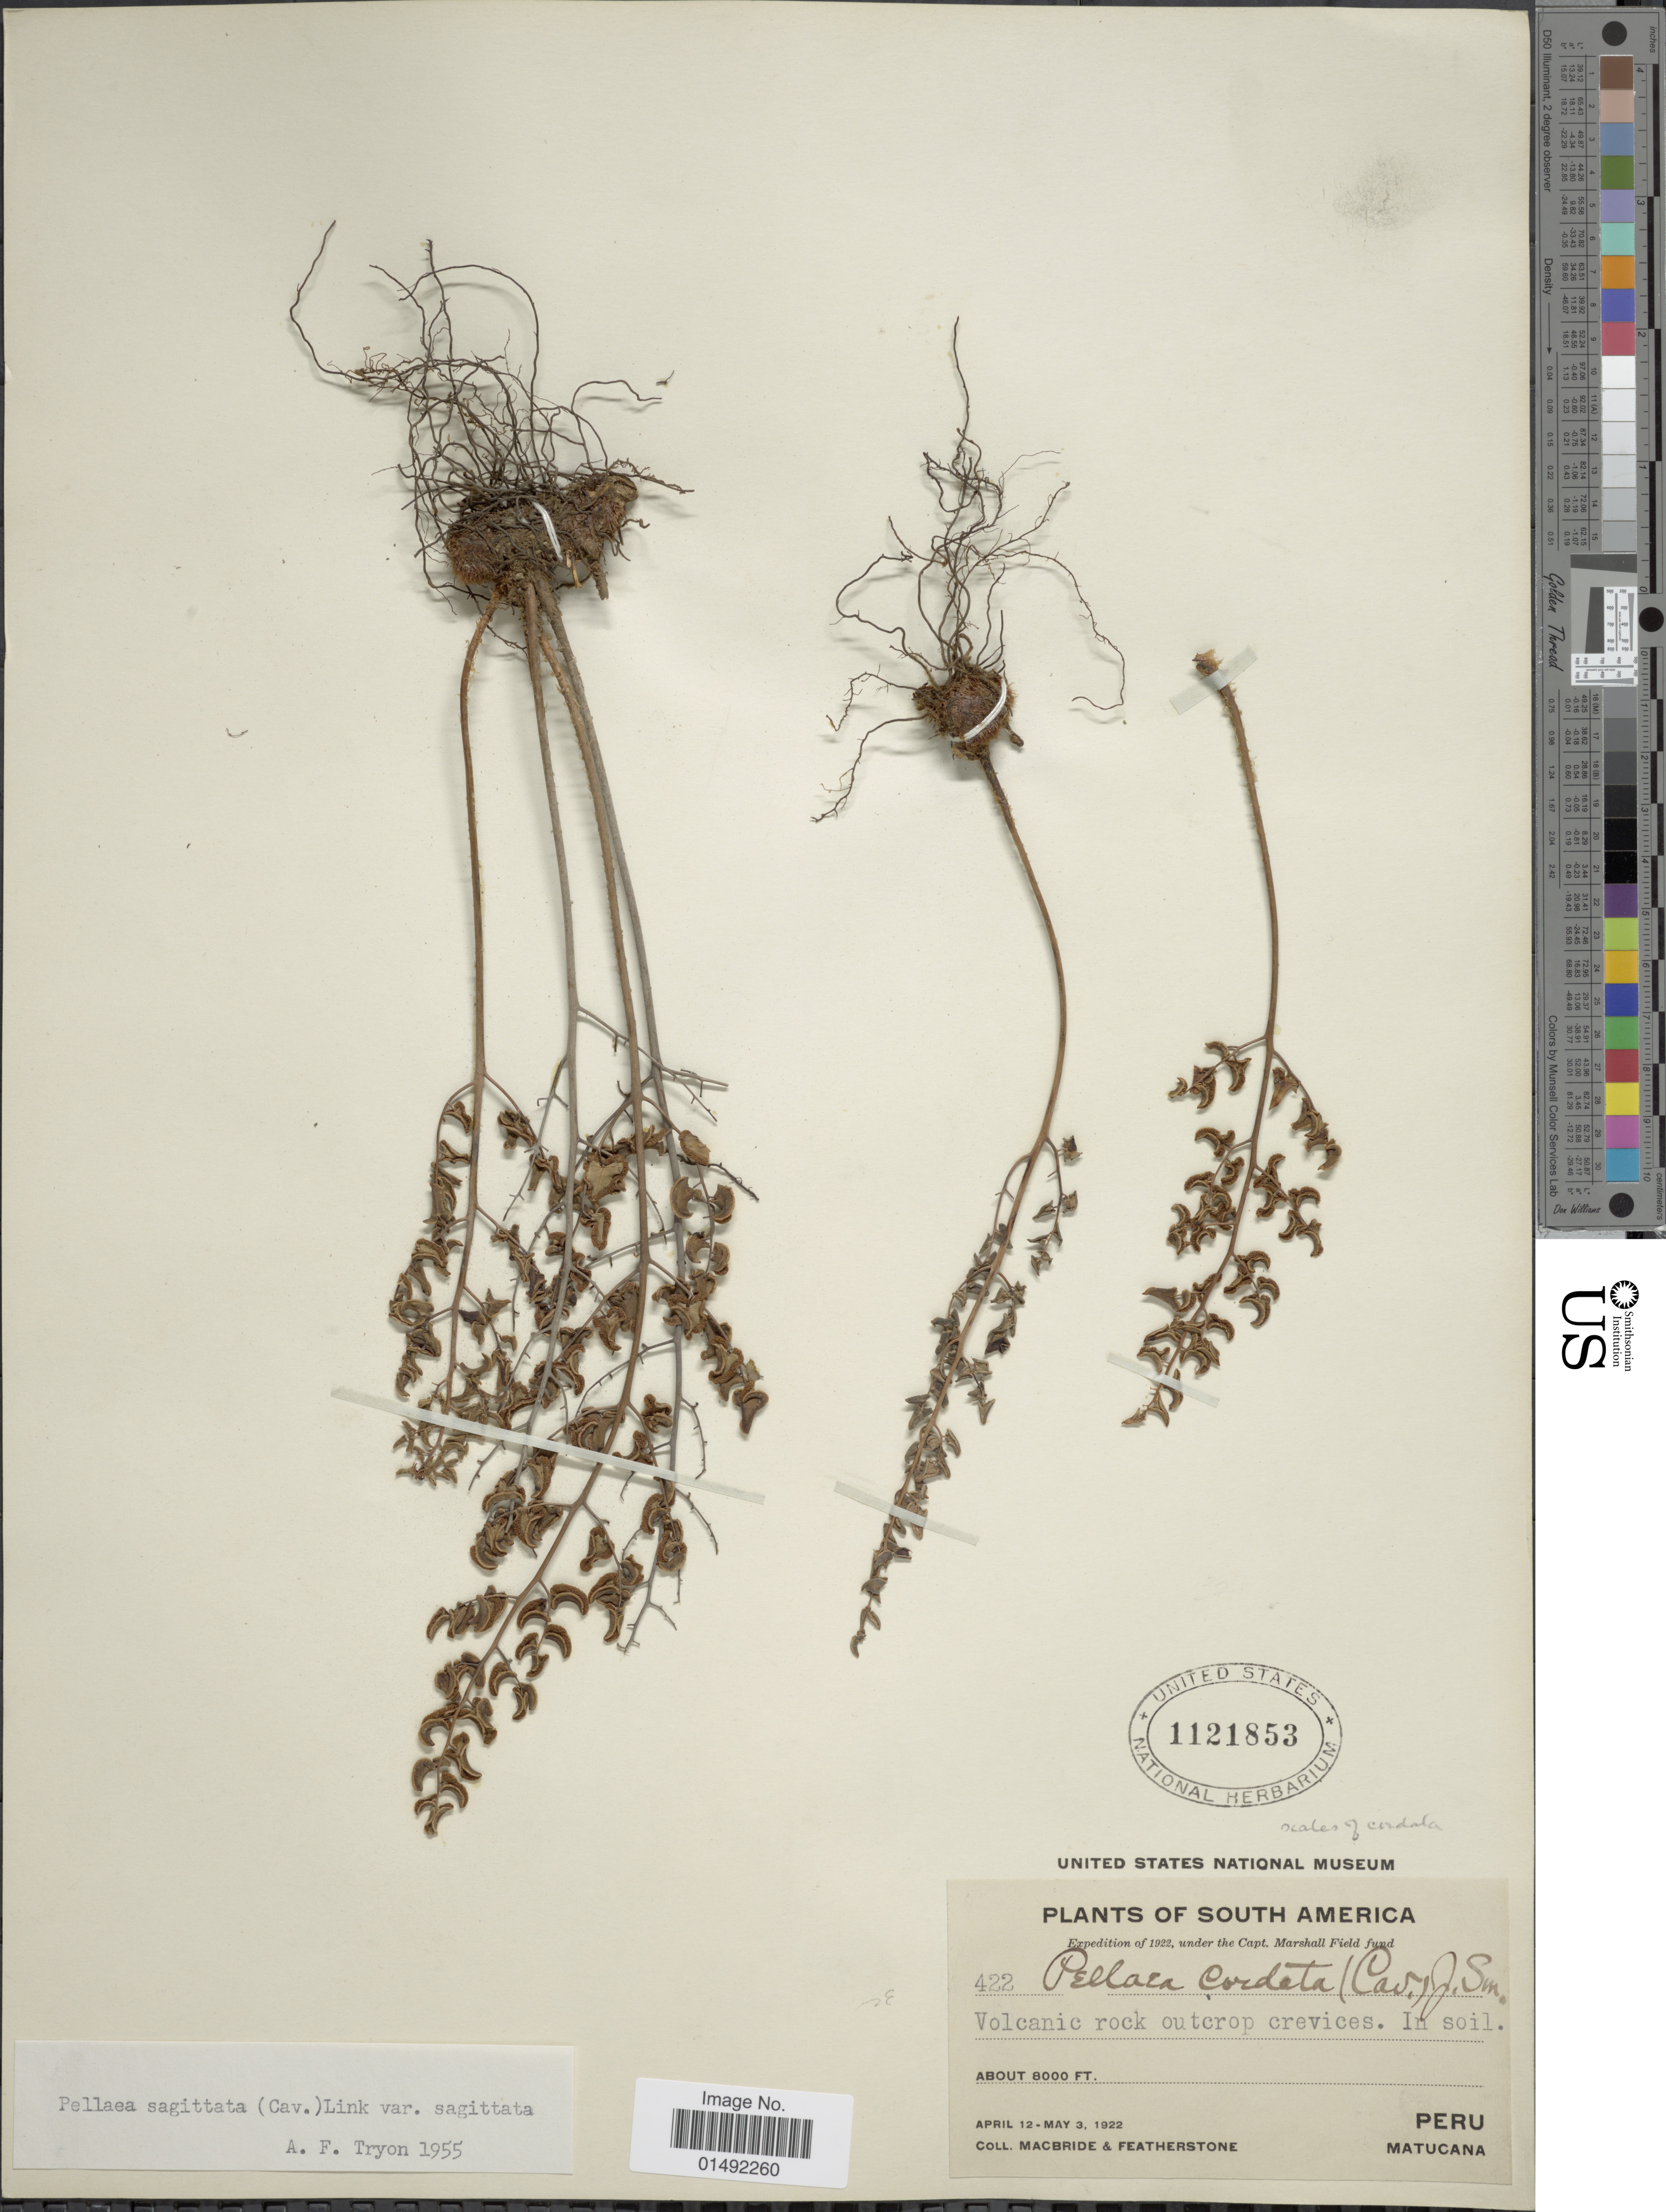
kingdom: Plantae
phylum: Tracheophyta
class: Polypodiopsida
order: Polypodiales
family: Pteridaceae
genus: Pellaea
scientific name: Pellaea sagittata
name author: (Cav.) Link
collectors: Macbride, -- & -. Featherstone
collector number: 422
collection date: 1922-04-12/1922-05-03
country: Peru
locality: South America, Matucan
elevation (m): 2438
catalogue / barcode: US 1121853